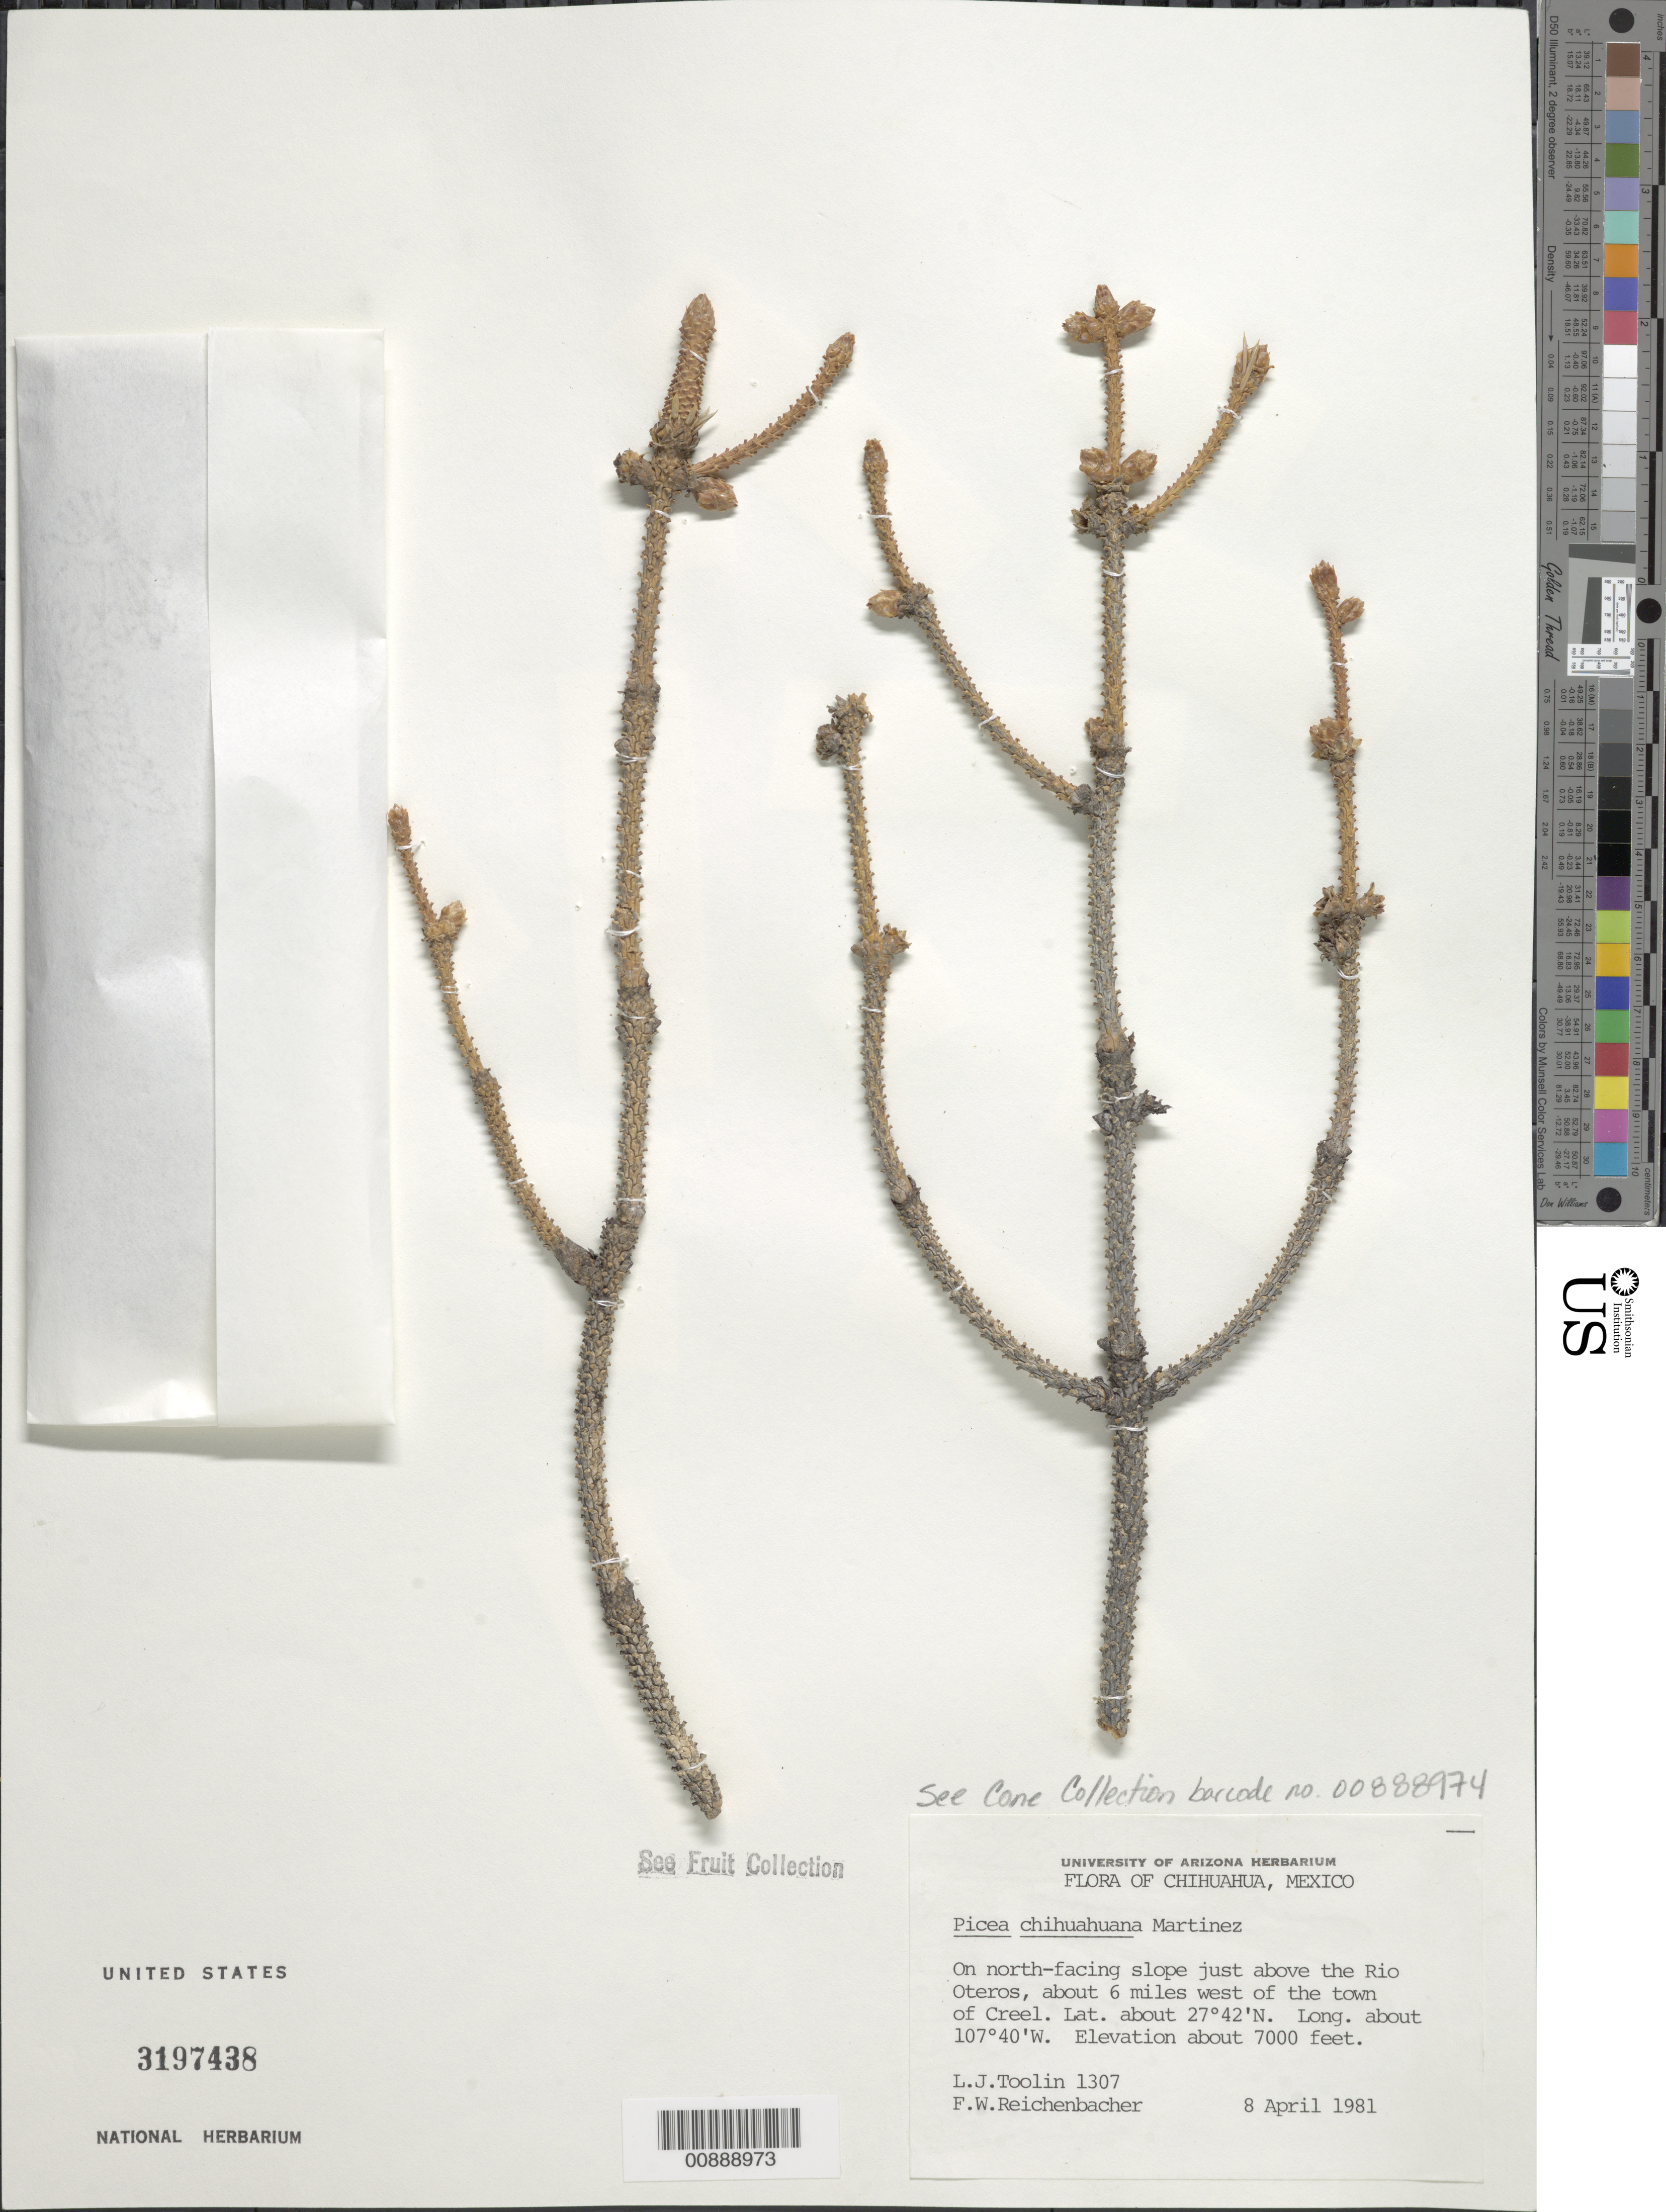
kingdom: Plantae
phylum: Tracheophyta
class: Pinopsida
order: Pinales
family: Pinaceae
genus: Picea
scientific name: Picea chihuahuana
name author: Martínez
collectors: L. J. Toolin & Reichenbacher, F. W.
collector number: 1307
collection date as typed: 08 Apr 1981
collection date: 1981-04-08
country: Mexico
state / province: Chihuahua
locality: Just about the Río Oteros, about 6 miles west of the town of Creel, Chihuahua.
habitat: On north-facing slope just above river.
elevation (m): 2134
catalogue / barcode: US 3197438